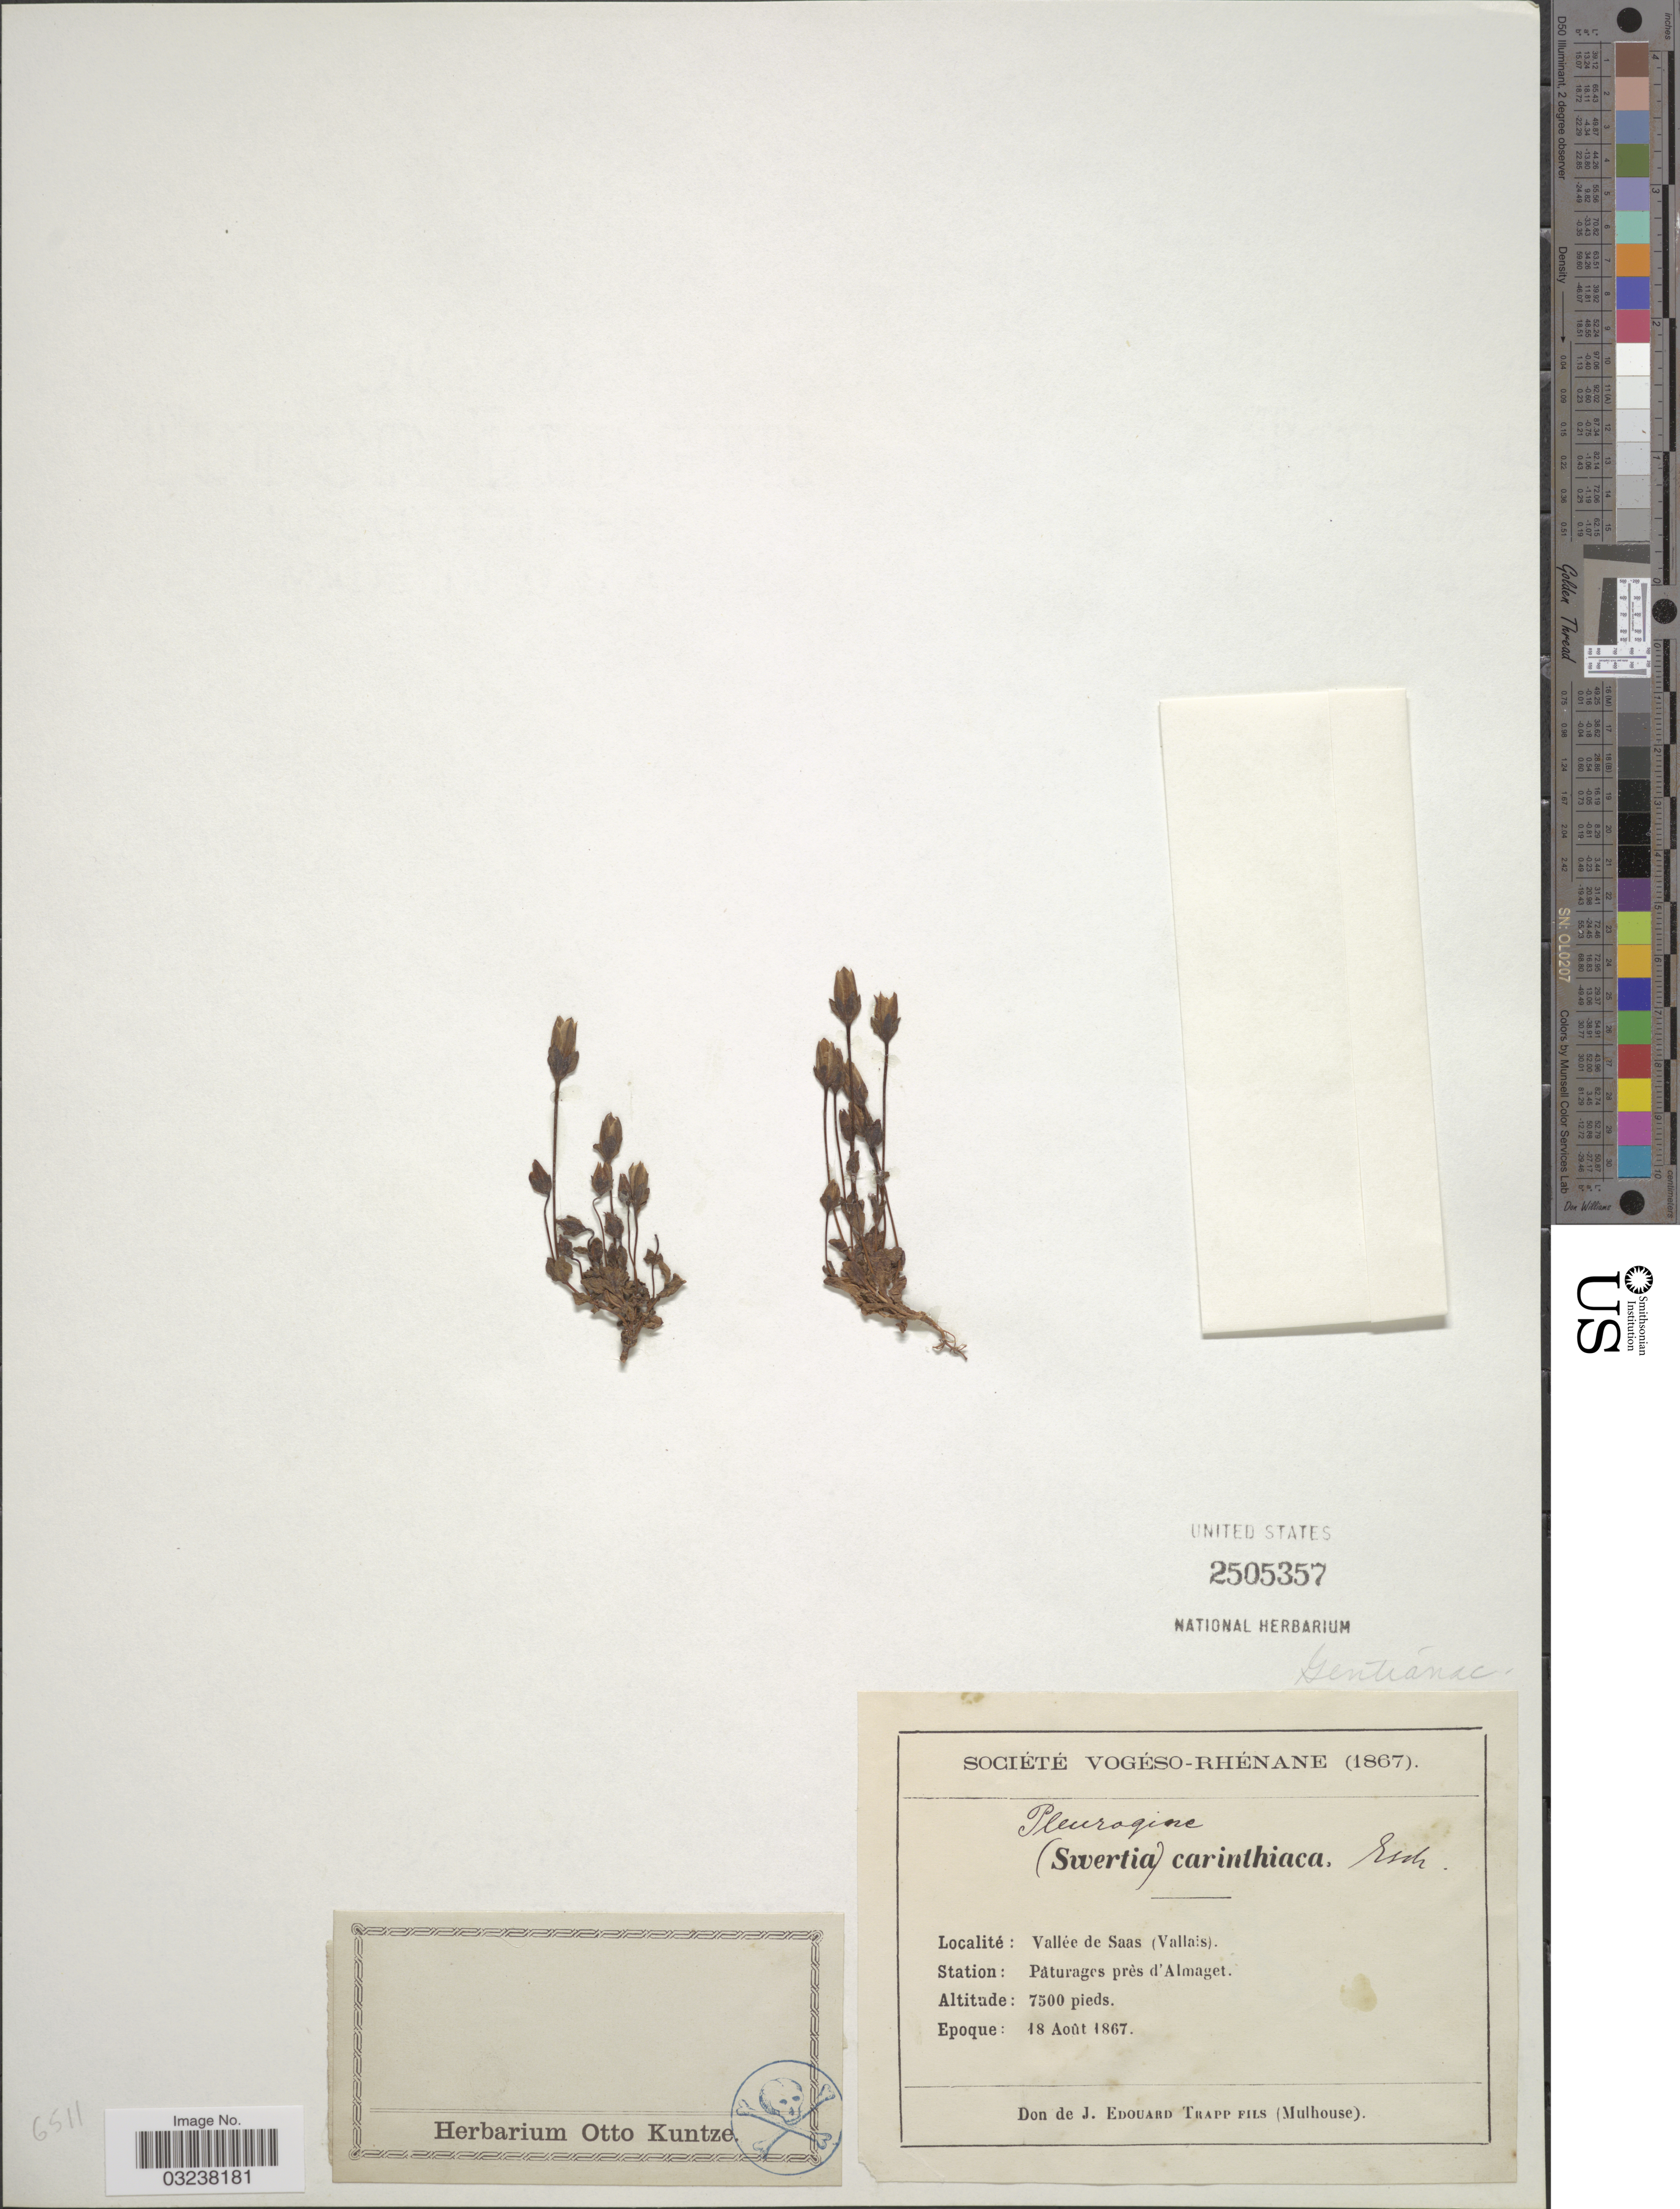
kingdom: Plantae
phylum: Tracheophyta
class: Magnoliopsida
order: Gentianales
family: Gentianaceae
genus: Pleurogyne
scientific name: Pleurogyne carinthiaca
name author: (Wulfen) Griseb.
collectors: ex herb. Otto Kuntze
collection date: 1867-08-18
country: Switzerland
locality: Vallée de Saas (Vallais). Paturages près d'Almaget.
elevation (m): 2286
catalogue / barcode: US 2505357